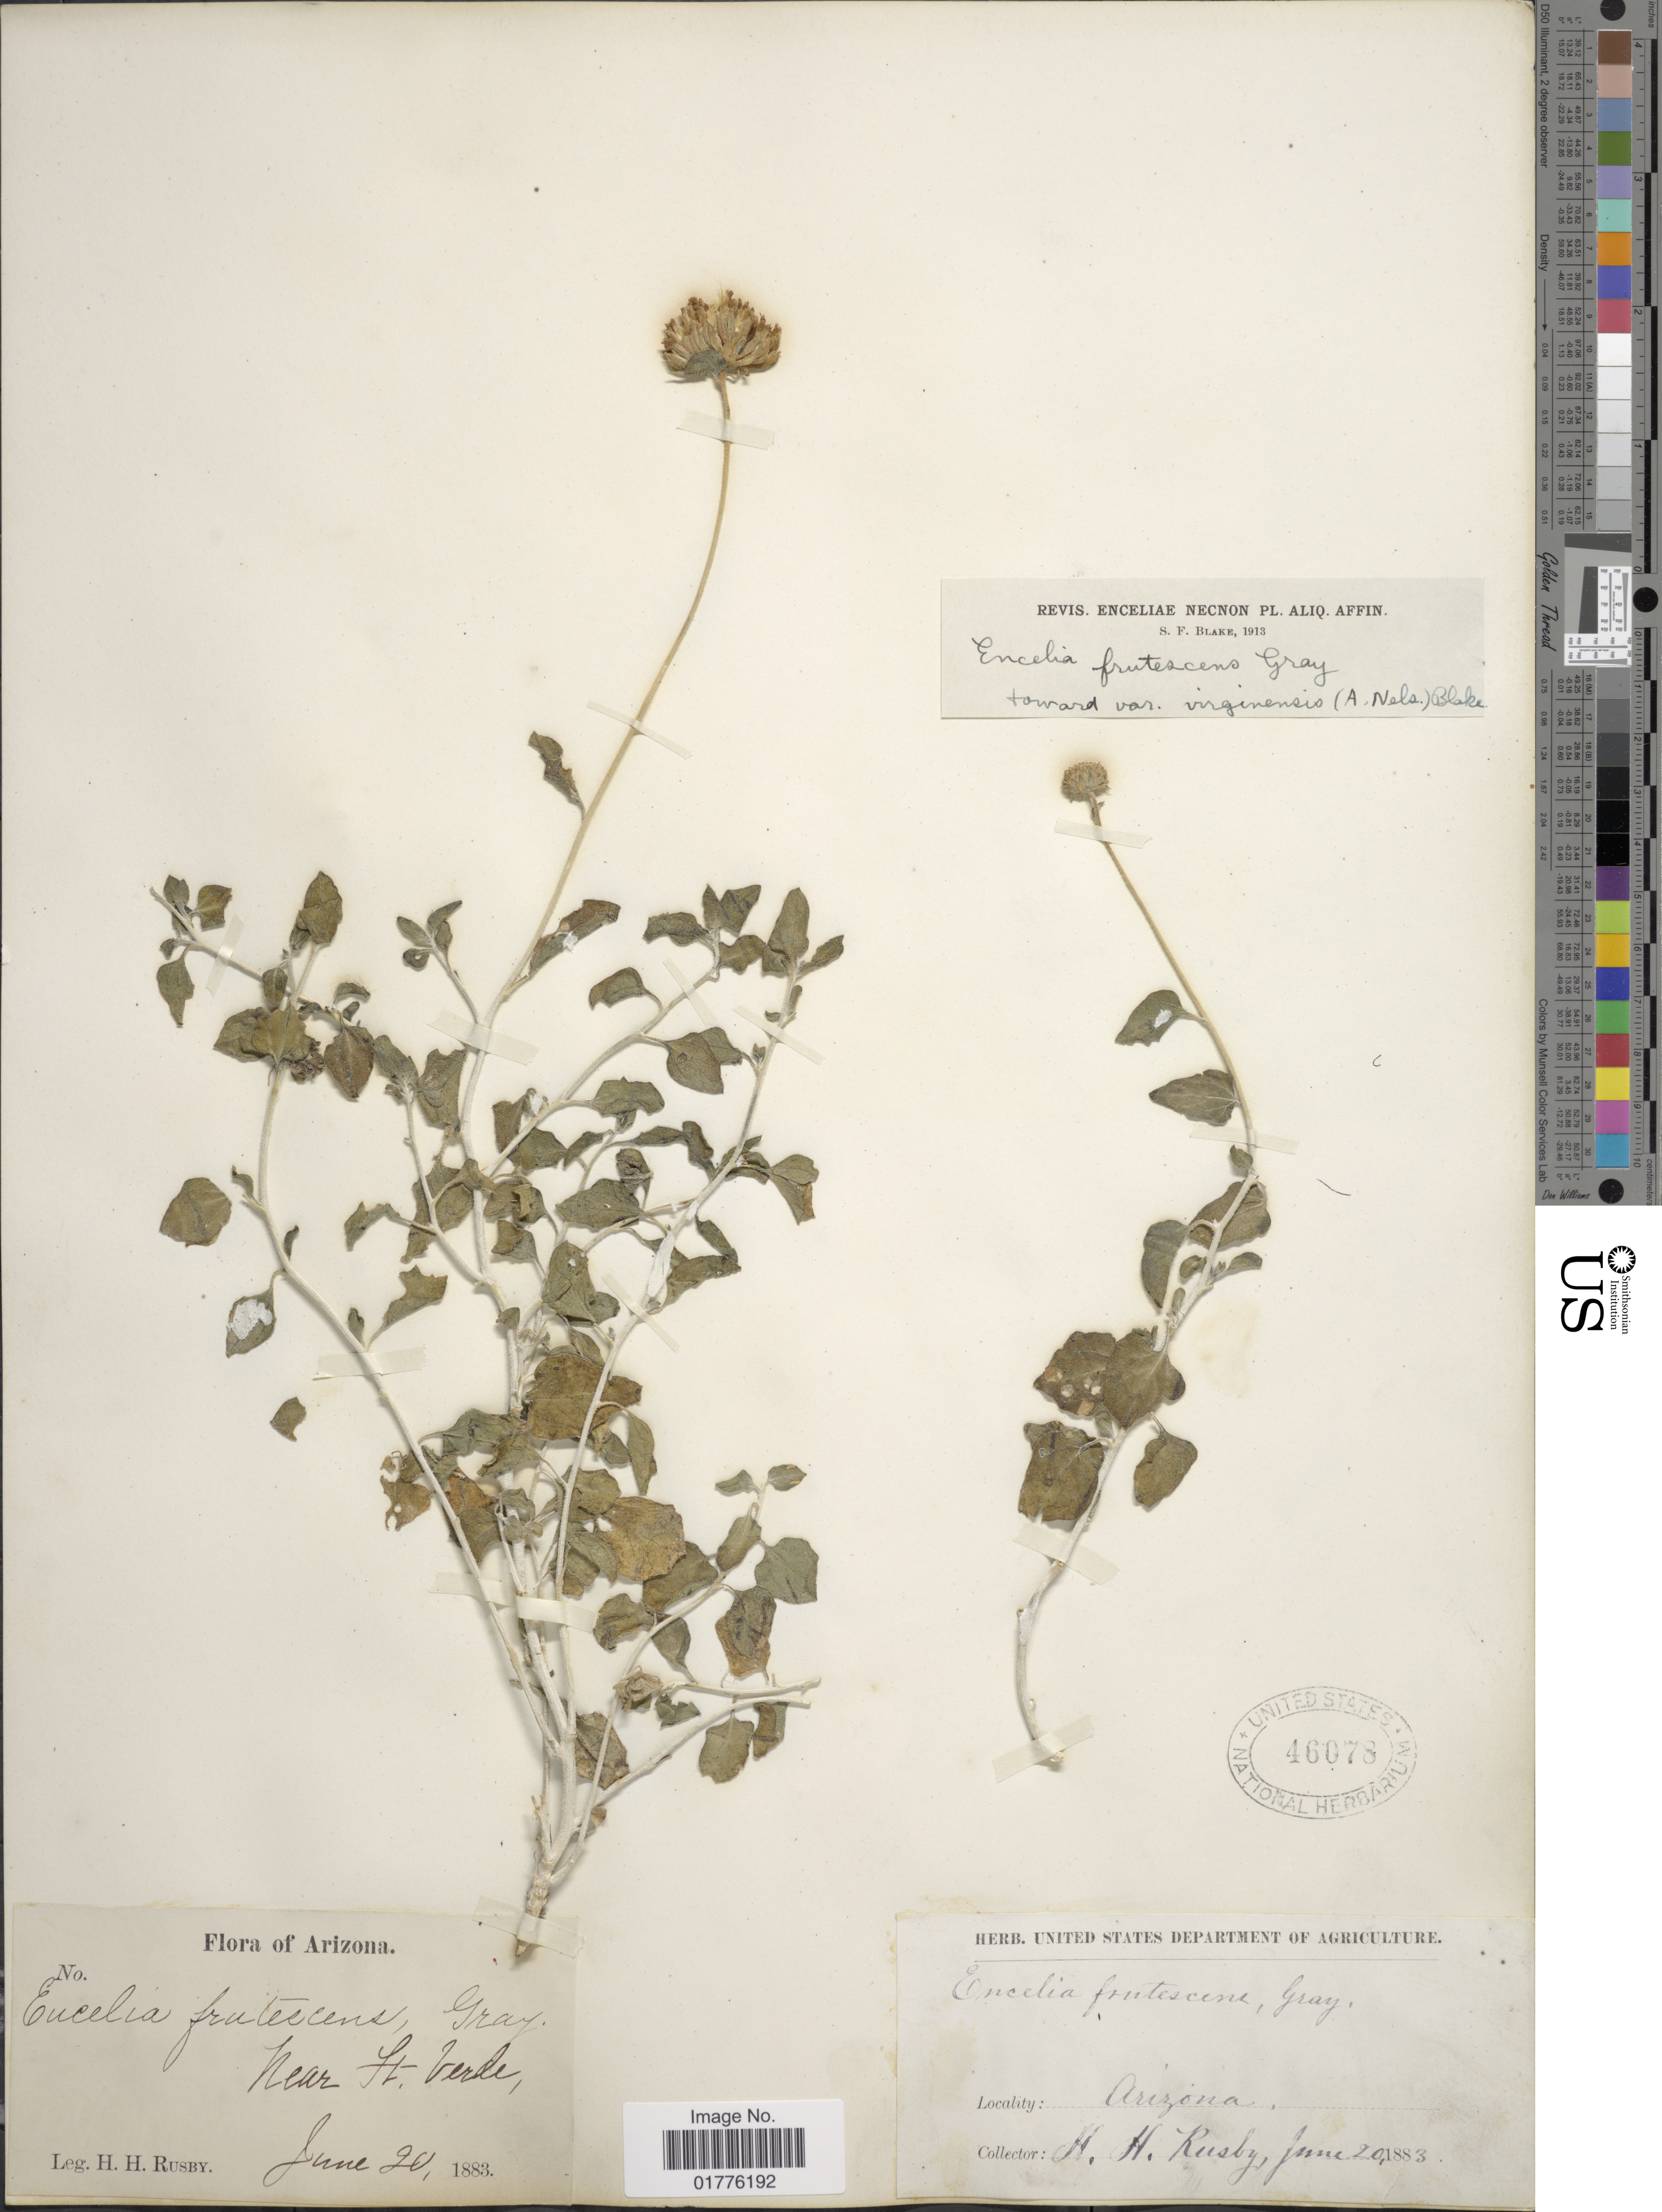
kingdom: Plantae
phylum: Tracheophyta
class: Magnoliopsida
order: Asterales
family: Asteraceae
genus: Encelia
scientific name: Encelia frutescens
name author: (A. Gray) A. Gray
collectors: H. H. Rusby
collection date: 1883-06-20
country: United States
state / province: Arizona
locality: Arizona. Near St. Verde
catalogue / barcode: US 46078